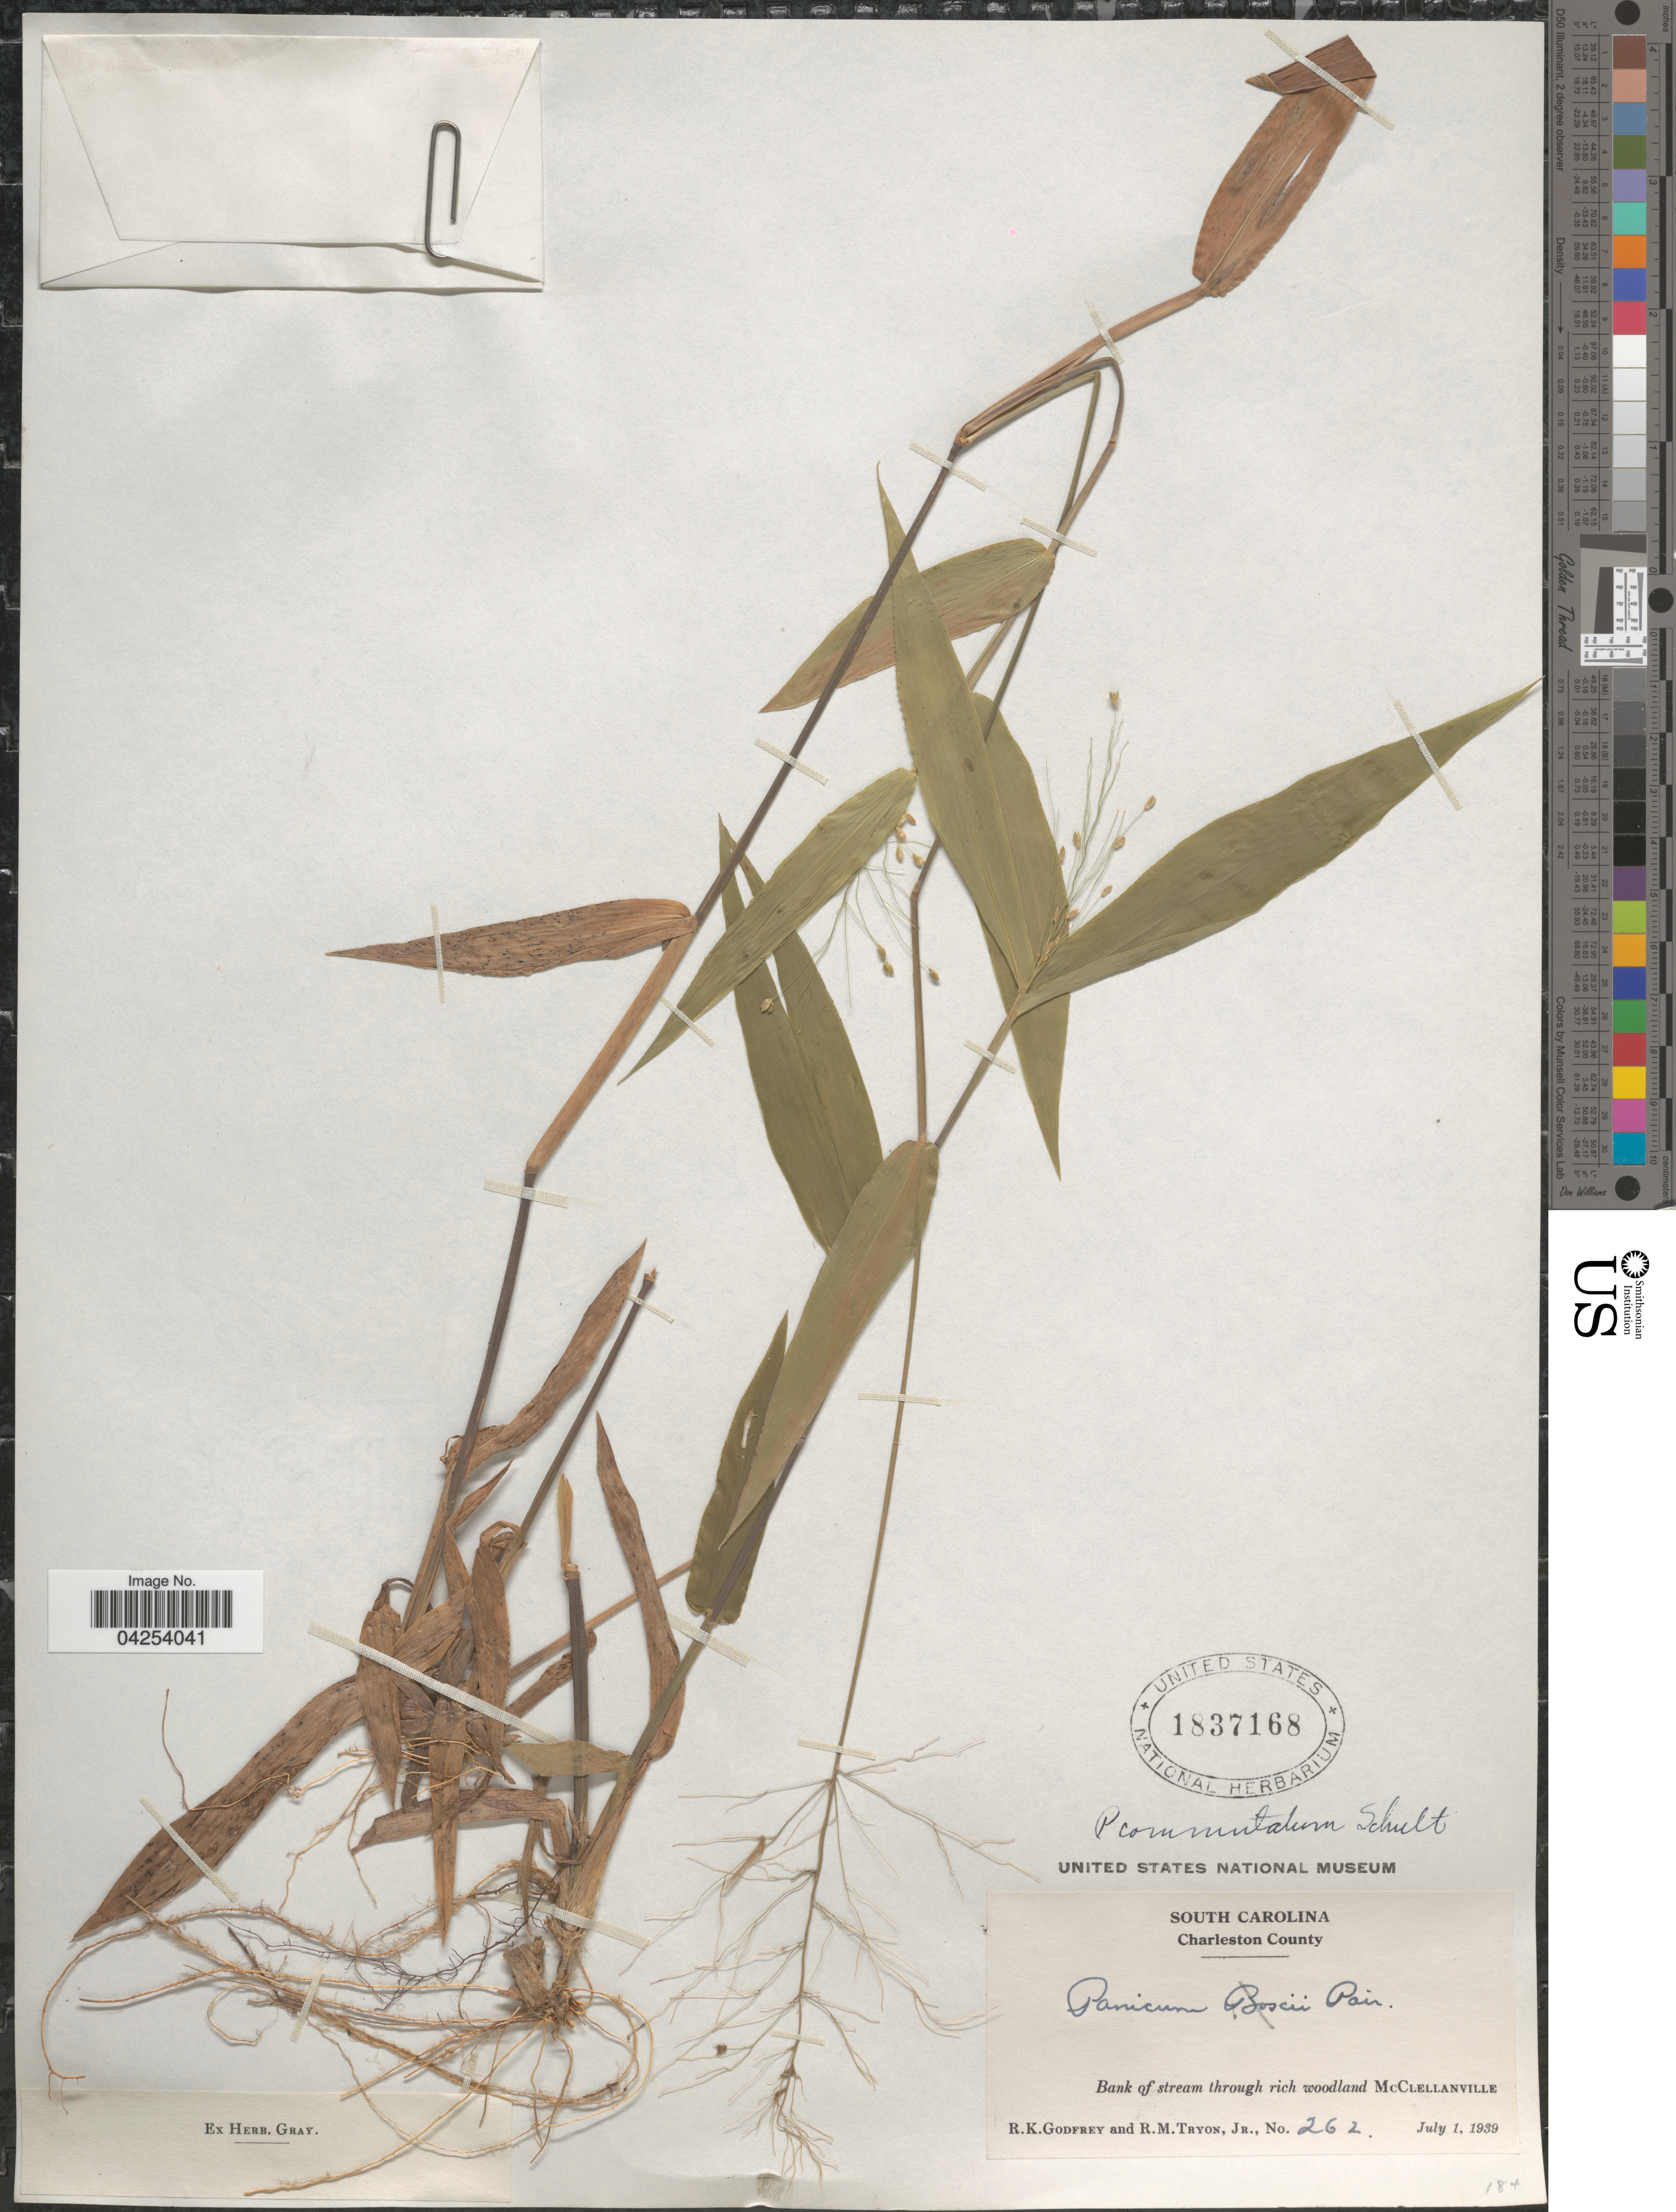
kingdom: Plantae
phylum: Tracheophyta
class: Liliopsida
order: Poales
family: Poaceae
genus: Dichanthelium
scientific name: Dichanthelium commutatum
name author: (Schult.) Gould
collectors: R. K. Godfrey & R. Tryon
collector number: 262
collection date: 1939-07-01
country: United States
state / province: South Carolina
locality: Charleston County. Bank of stream through rich woodland McClellanville.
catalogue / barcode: US 1837168